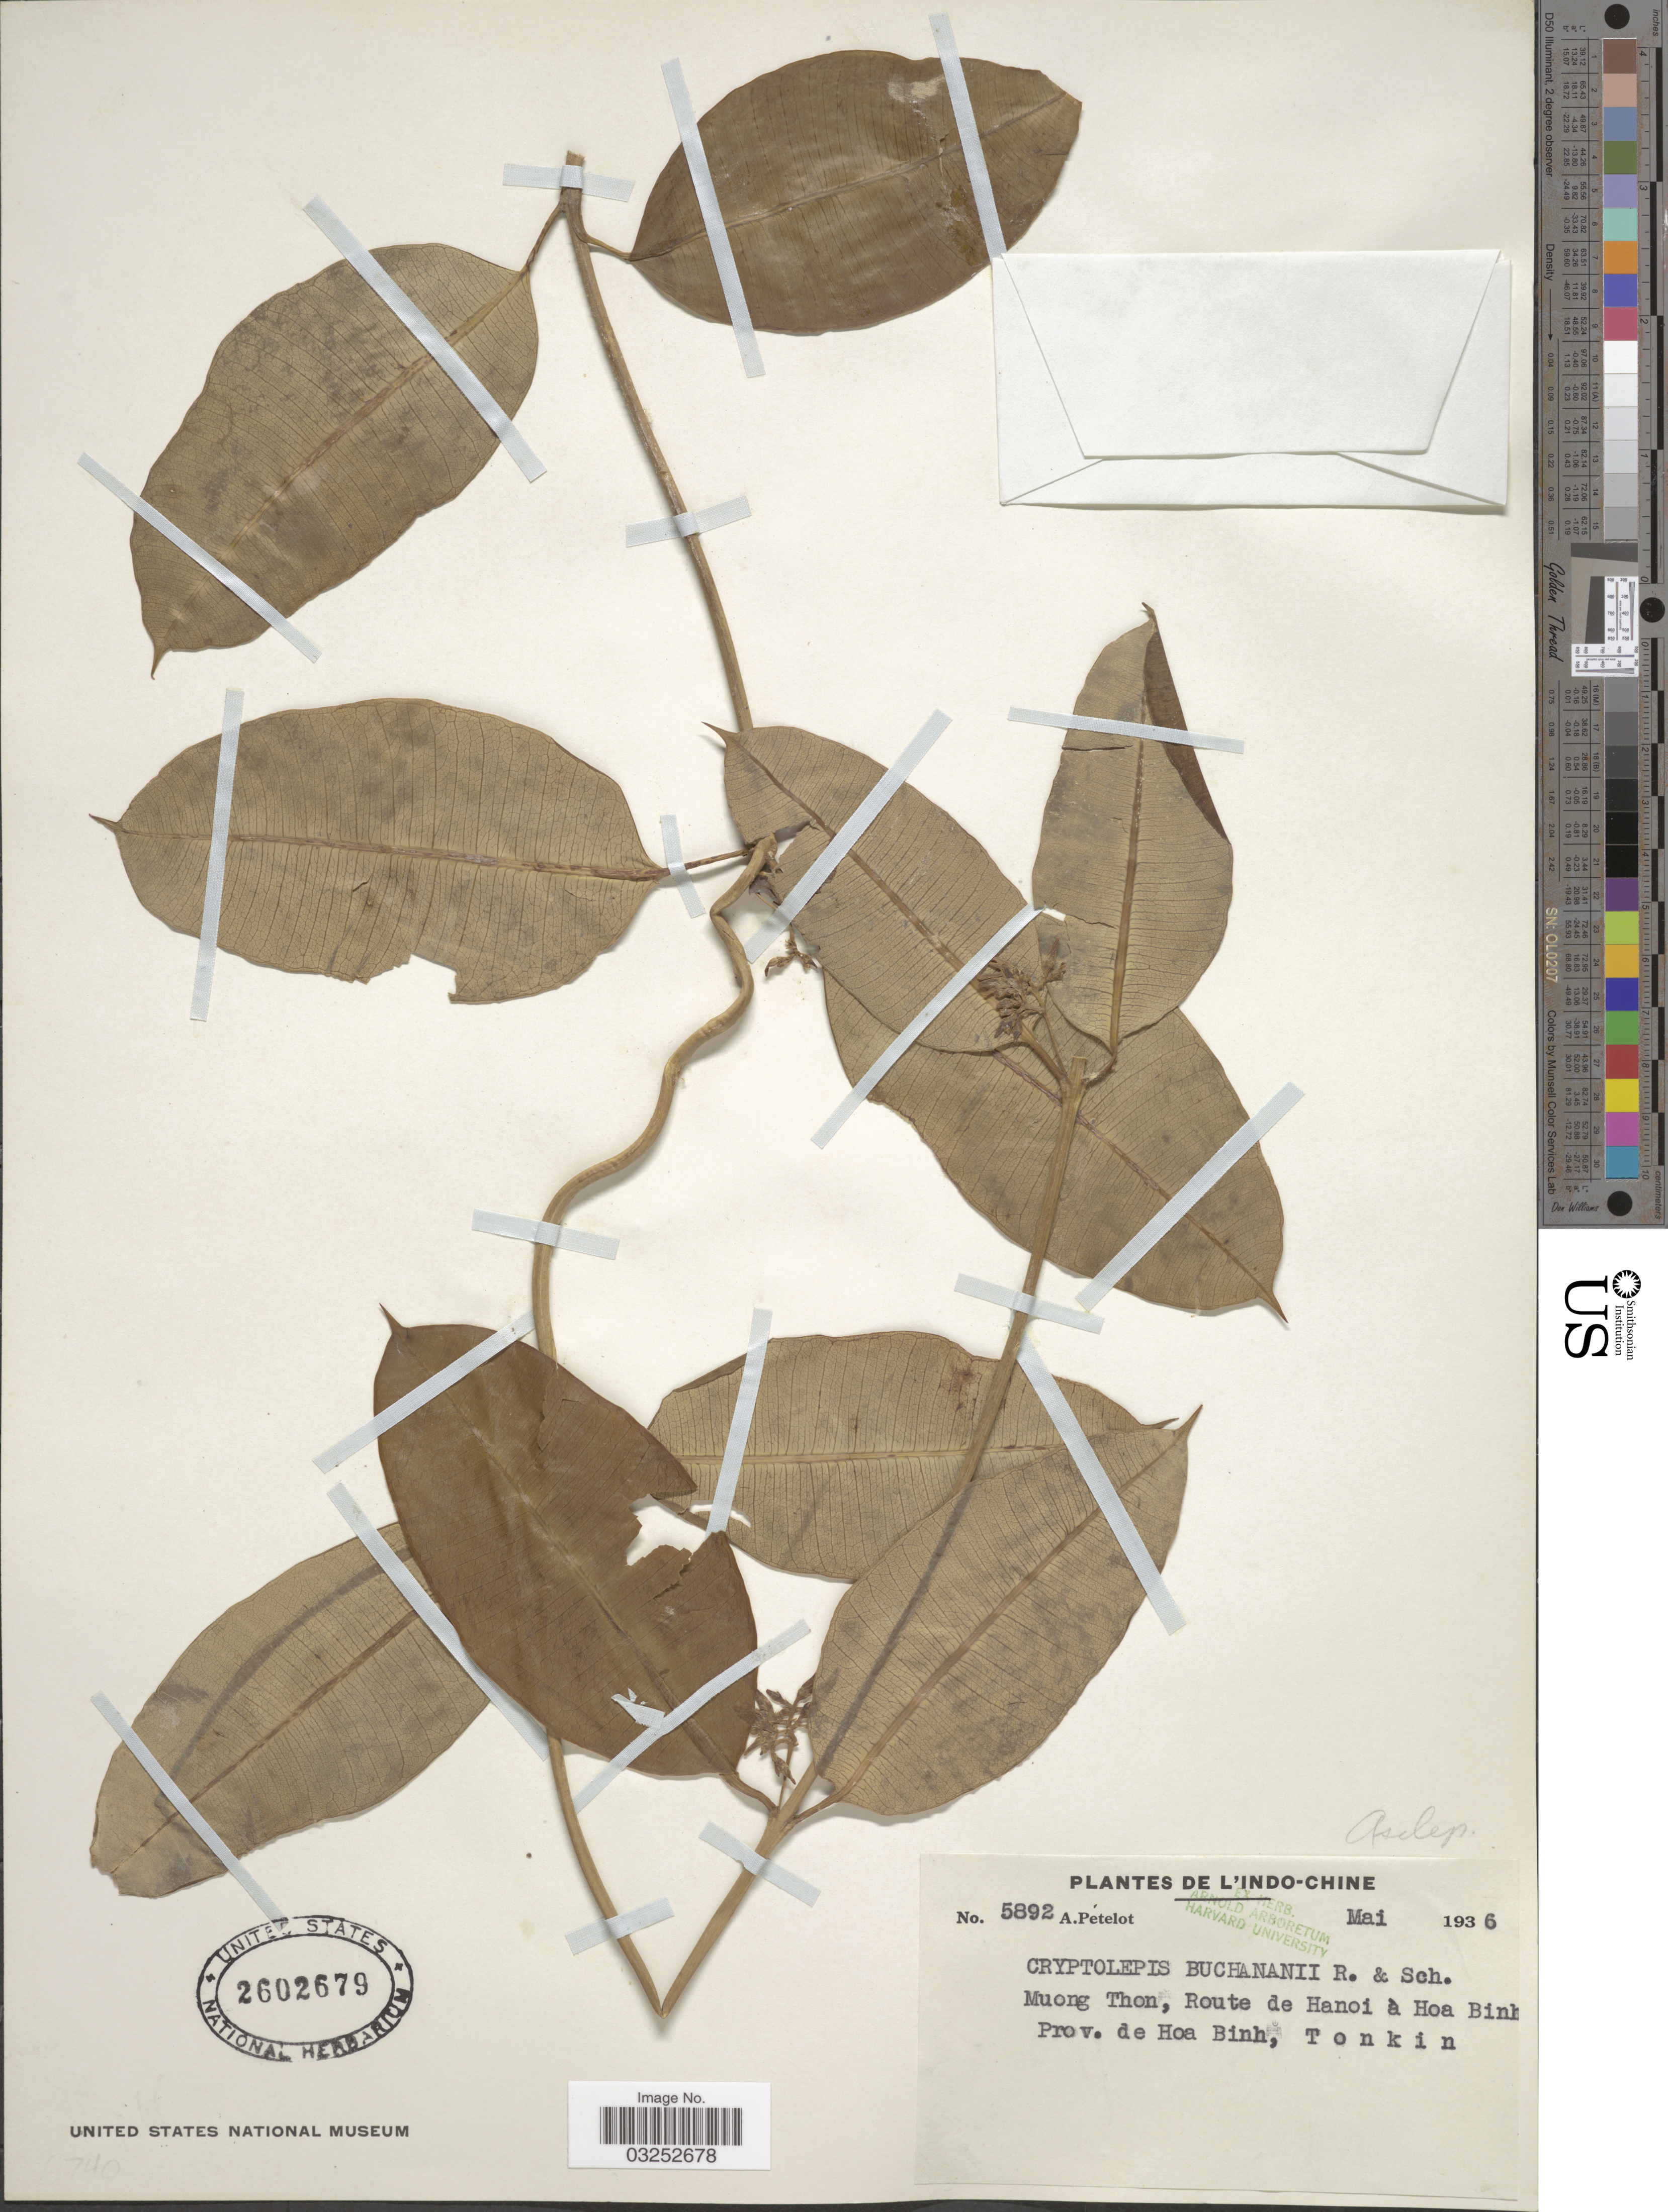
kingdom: Plantae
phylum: Tracheophyta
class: Magnoliopsida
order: Gentianales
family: Apocynaceae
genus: Cryptolepis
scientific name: Cryptolepis buchananii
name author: Roem. & Schult.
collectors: A. Petelot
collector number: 5892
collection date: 1936-05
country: Vietnam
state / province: Hoa Binh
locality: Muong Thon, Route de Hanoi à Hoa Binh, Prov. de Hoa Binh, Tonkin.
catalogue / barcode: US 2602679